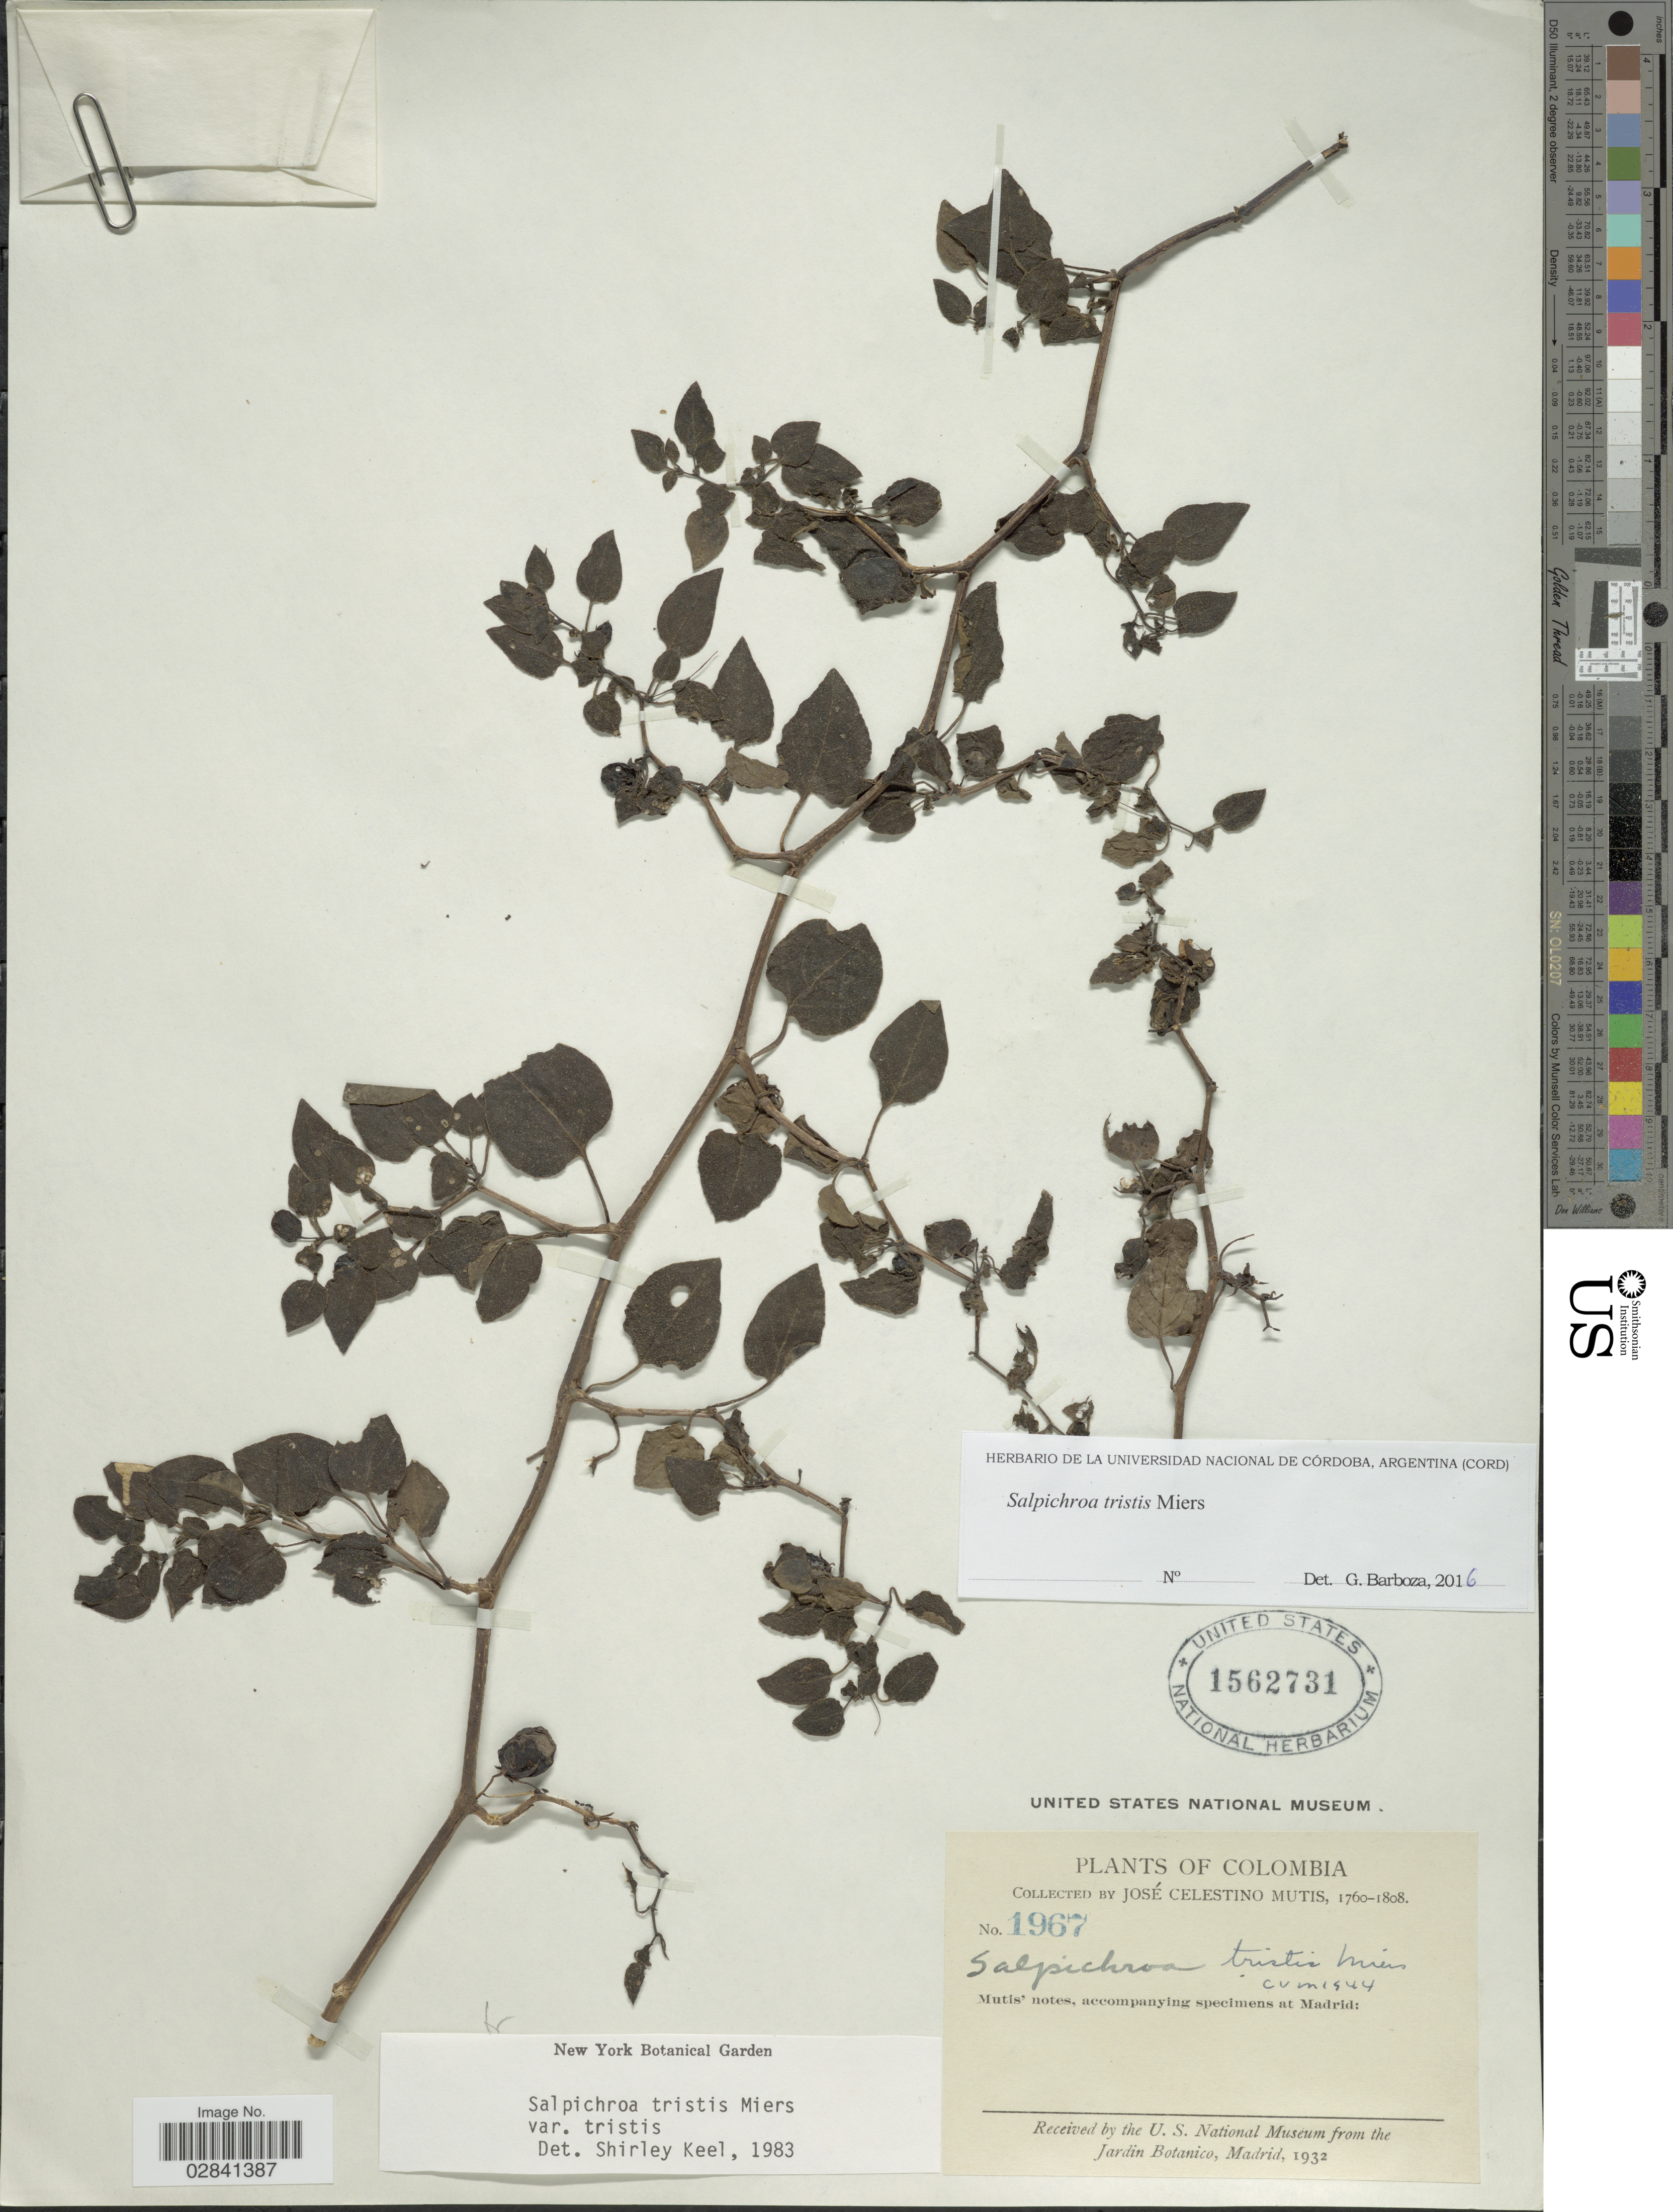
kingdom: Plantae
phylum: Tracheophyta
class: Magnoliopsida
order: Solanales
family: Solanaceae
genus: Salpichroa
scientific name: Salpichroa tristis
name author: Walp.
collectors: J. C. B. Mutis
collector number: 1967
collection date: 1760/1808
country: Colombia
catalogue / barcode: US 1562731